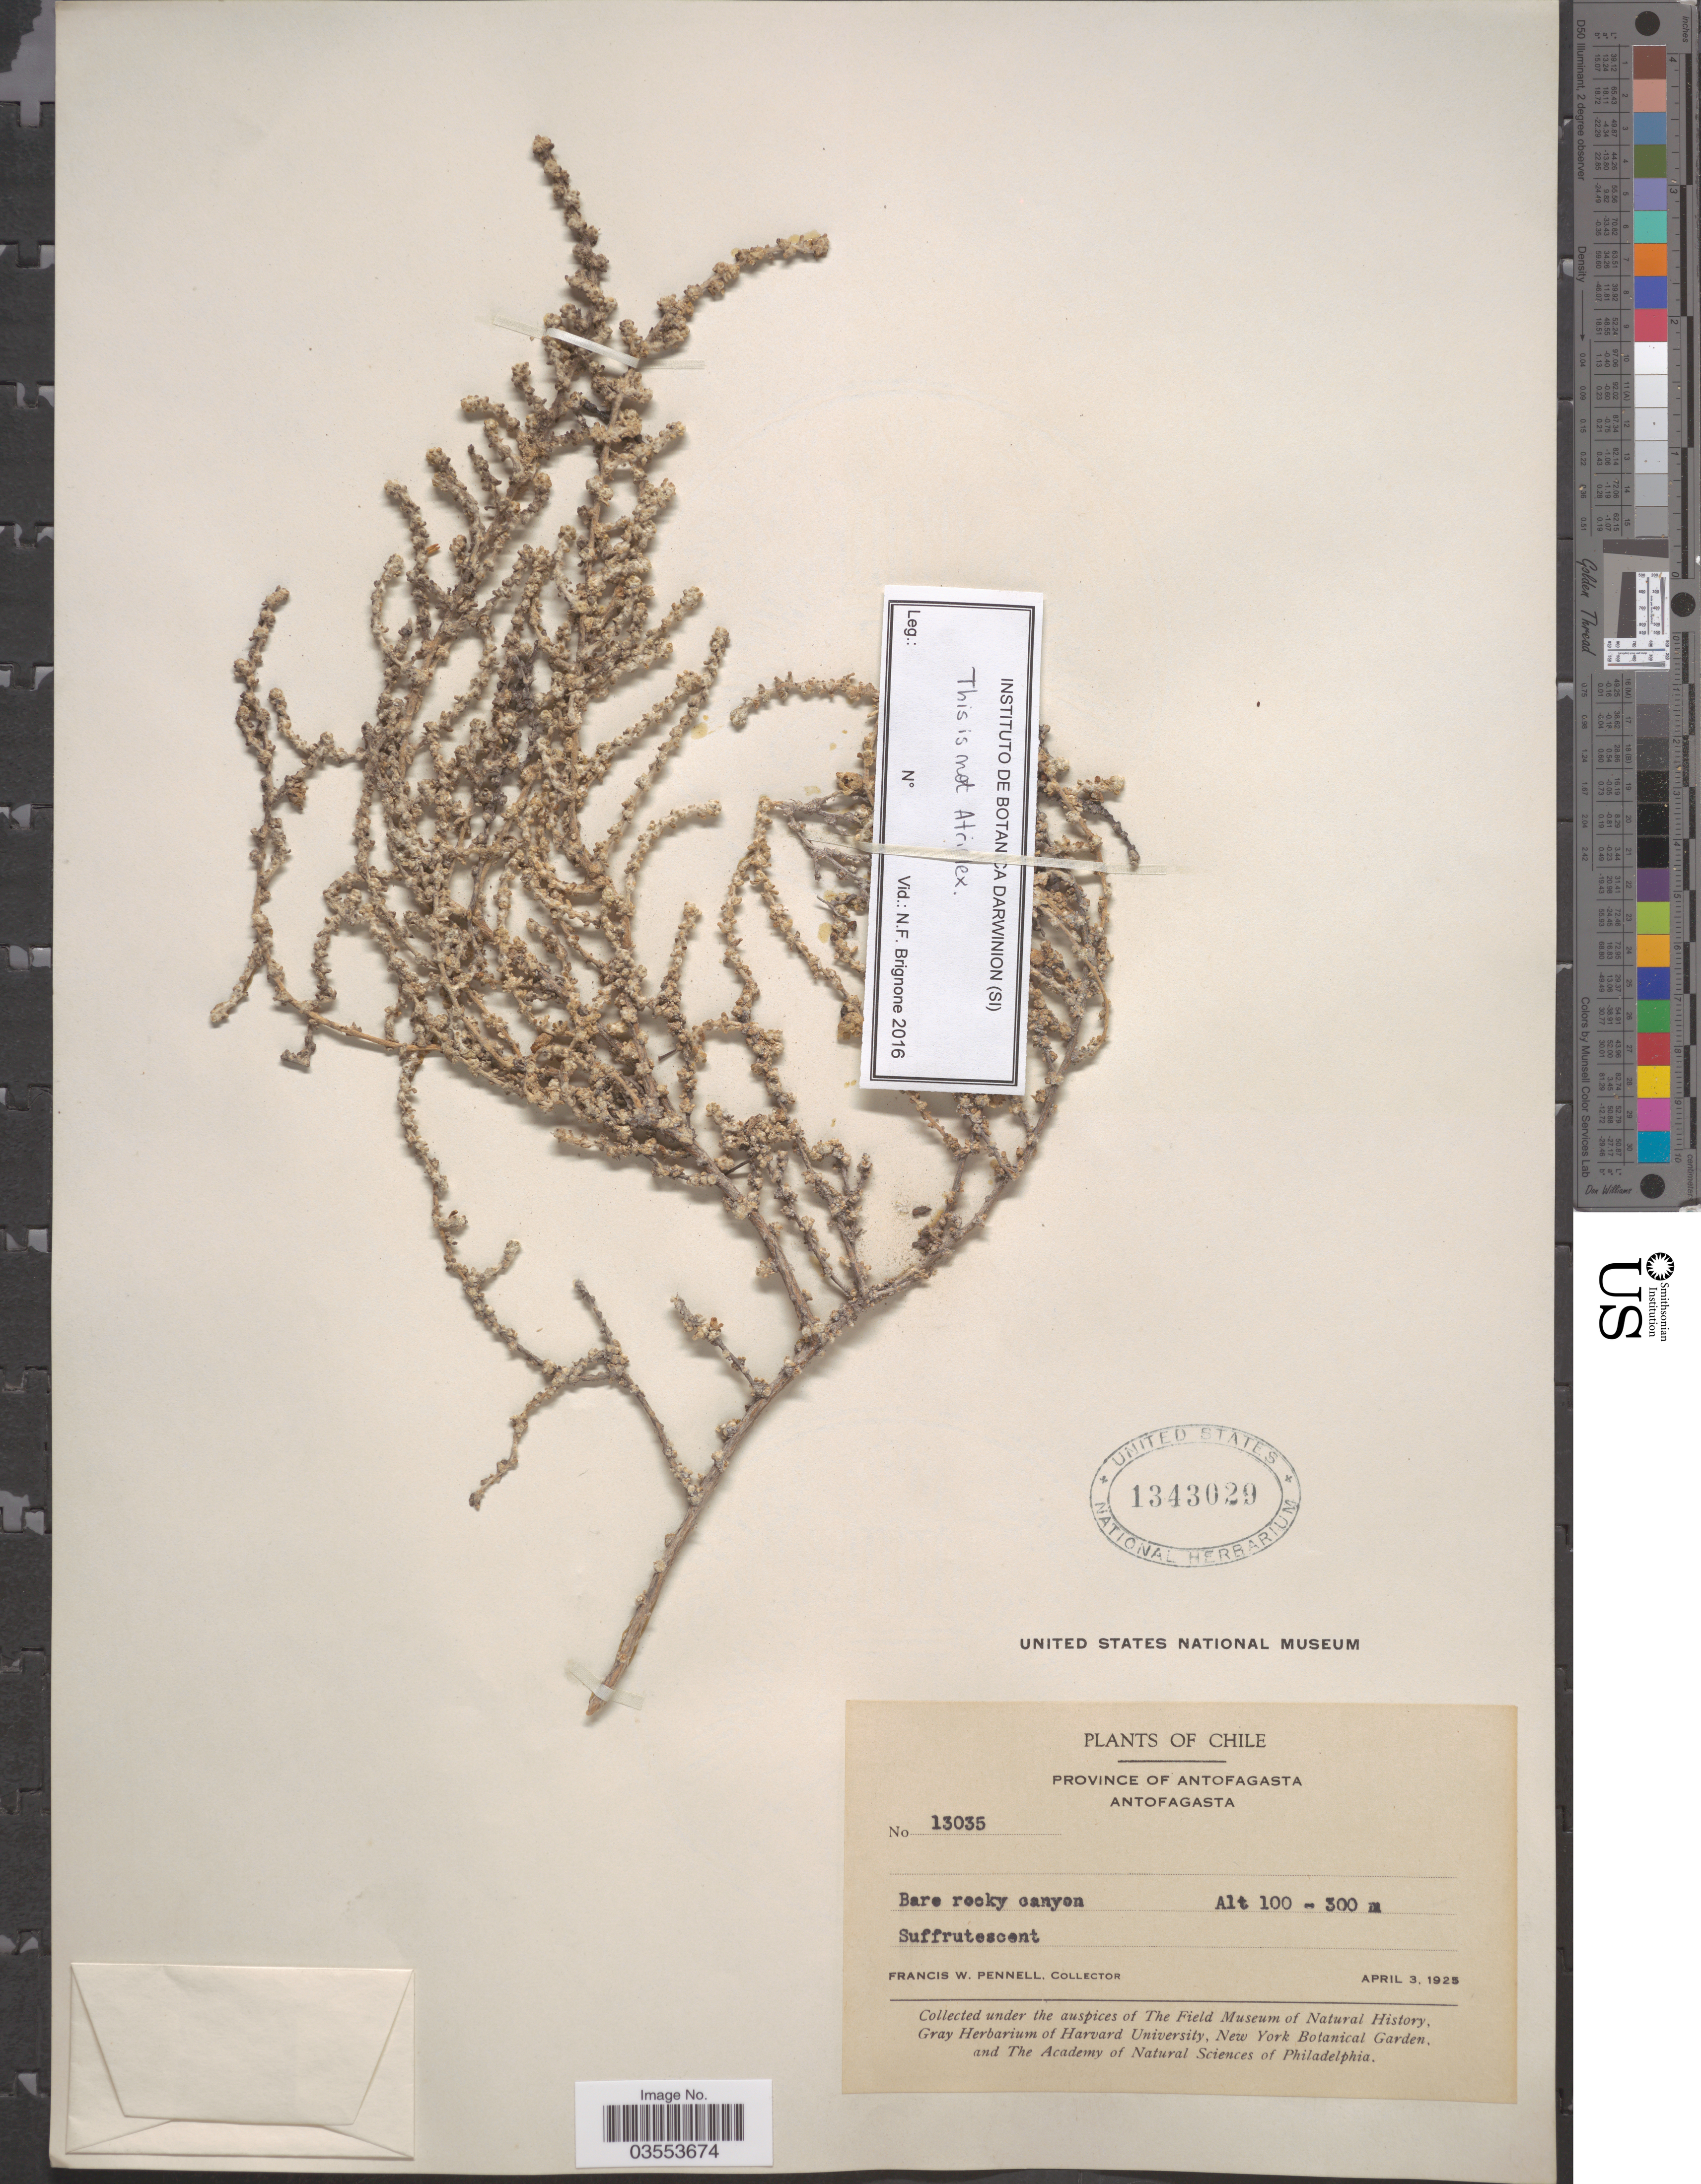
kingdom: Plantae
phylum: Tracheophyta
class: Magnoliopsida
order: Caryophyllales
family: Amaranthaceae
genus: Atriplex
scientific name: Atriplex sp.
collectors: F. W. Pennell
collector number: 13035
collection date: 1925-04-03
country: Chile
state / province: Antofagasta (II)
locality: Antofagasta. Bare rocky canyon.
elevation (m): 100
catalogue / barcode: US 1343029